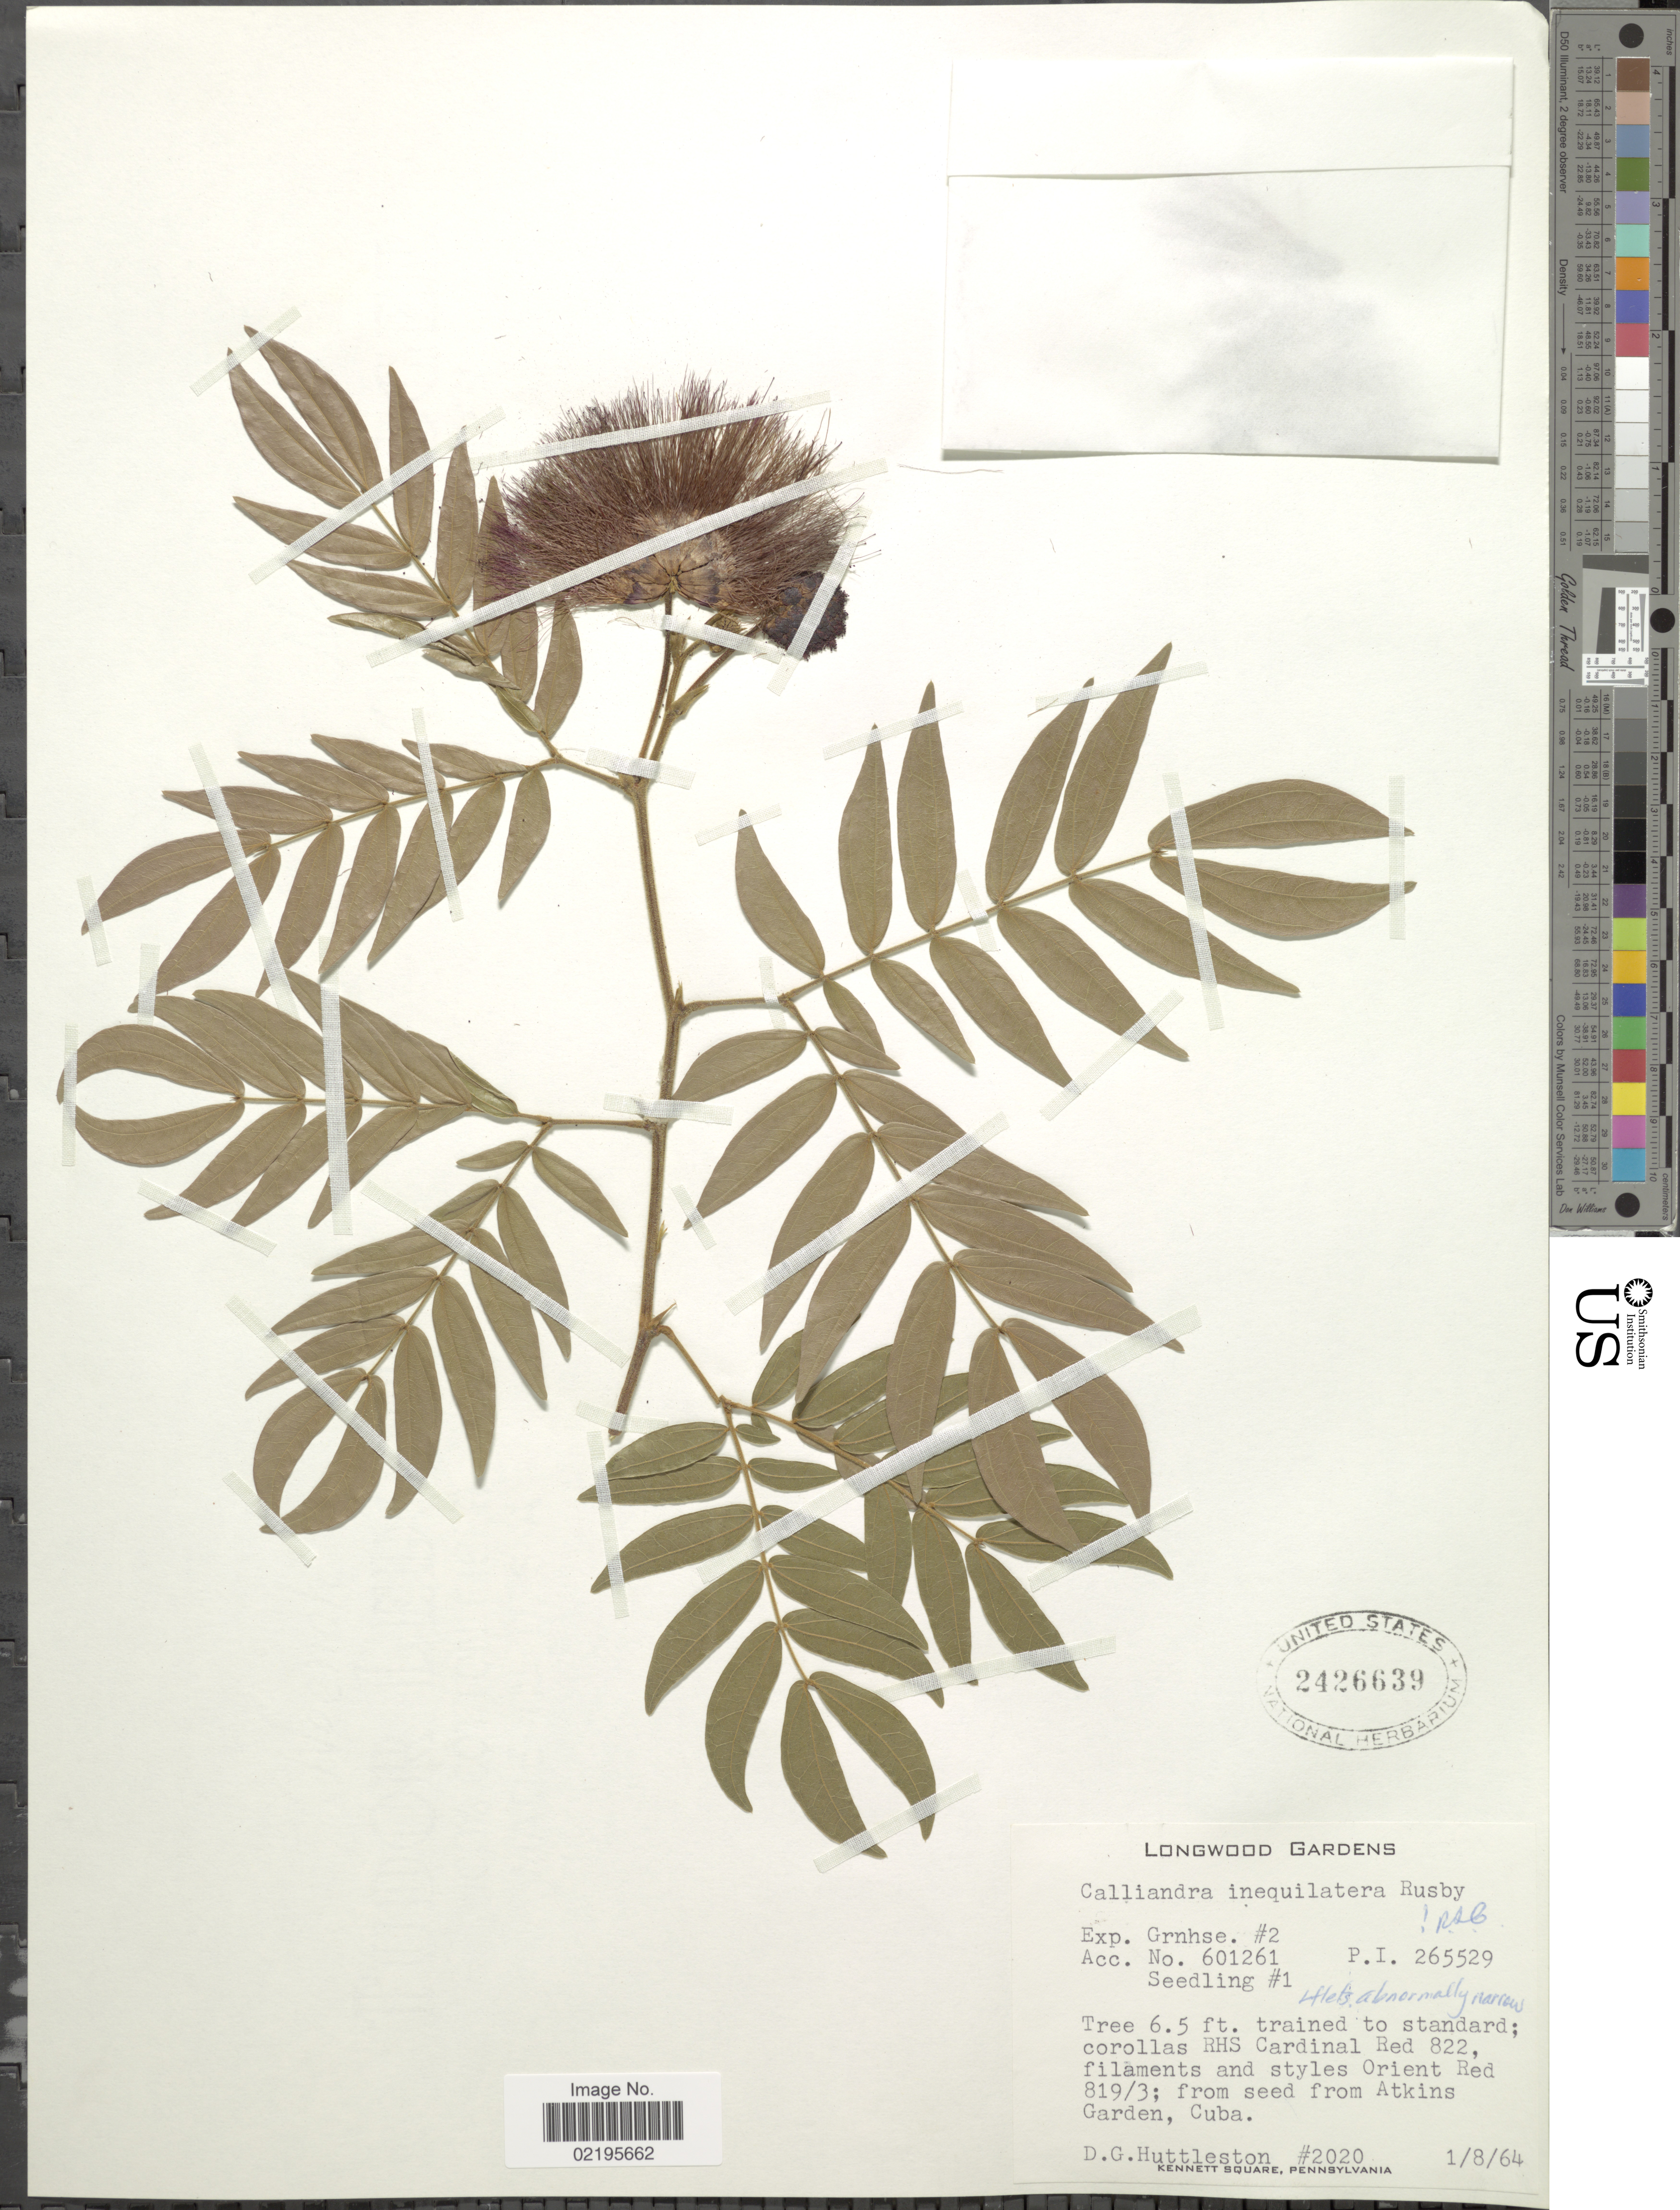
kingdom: Plantae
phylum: Tracheophyta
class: Magnoliopsida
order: Fabales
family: Fabaceae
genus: Calliandra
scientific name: Calliandra inaequilatera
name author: Rusby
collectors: D. G. Huttleston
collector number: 2020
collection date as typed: Transcribed d/m/y: 8/1/64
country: United States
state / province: Pennsylvania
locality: Longwood Gardens, Exp. Grnhse. #2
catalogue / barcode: US 2426639